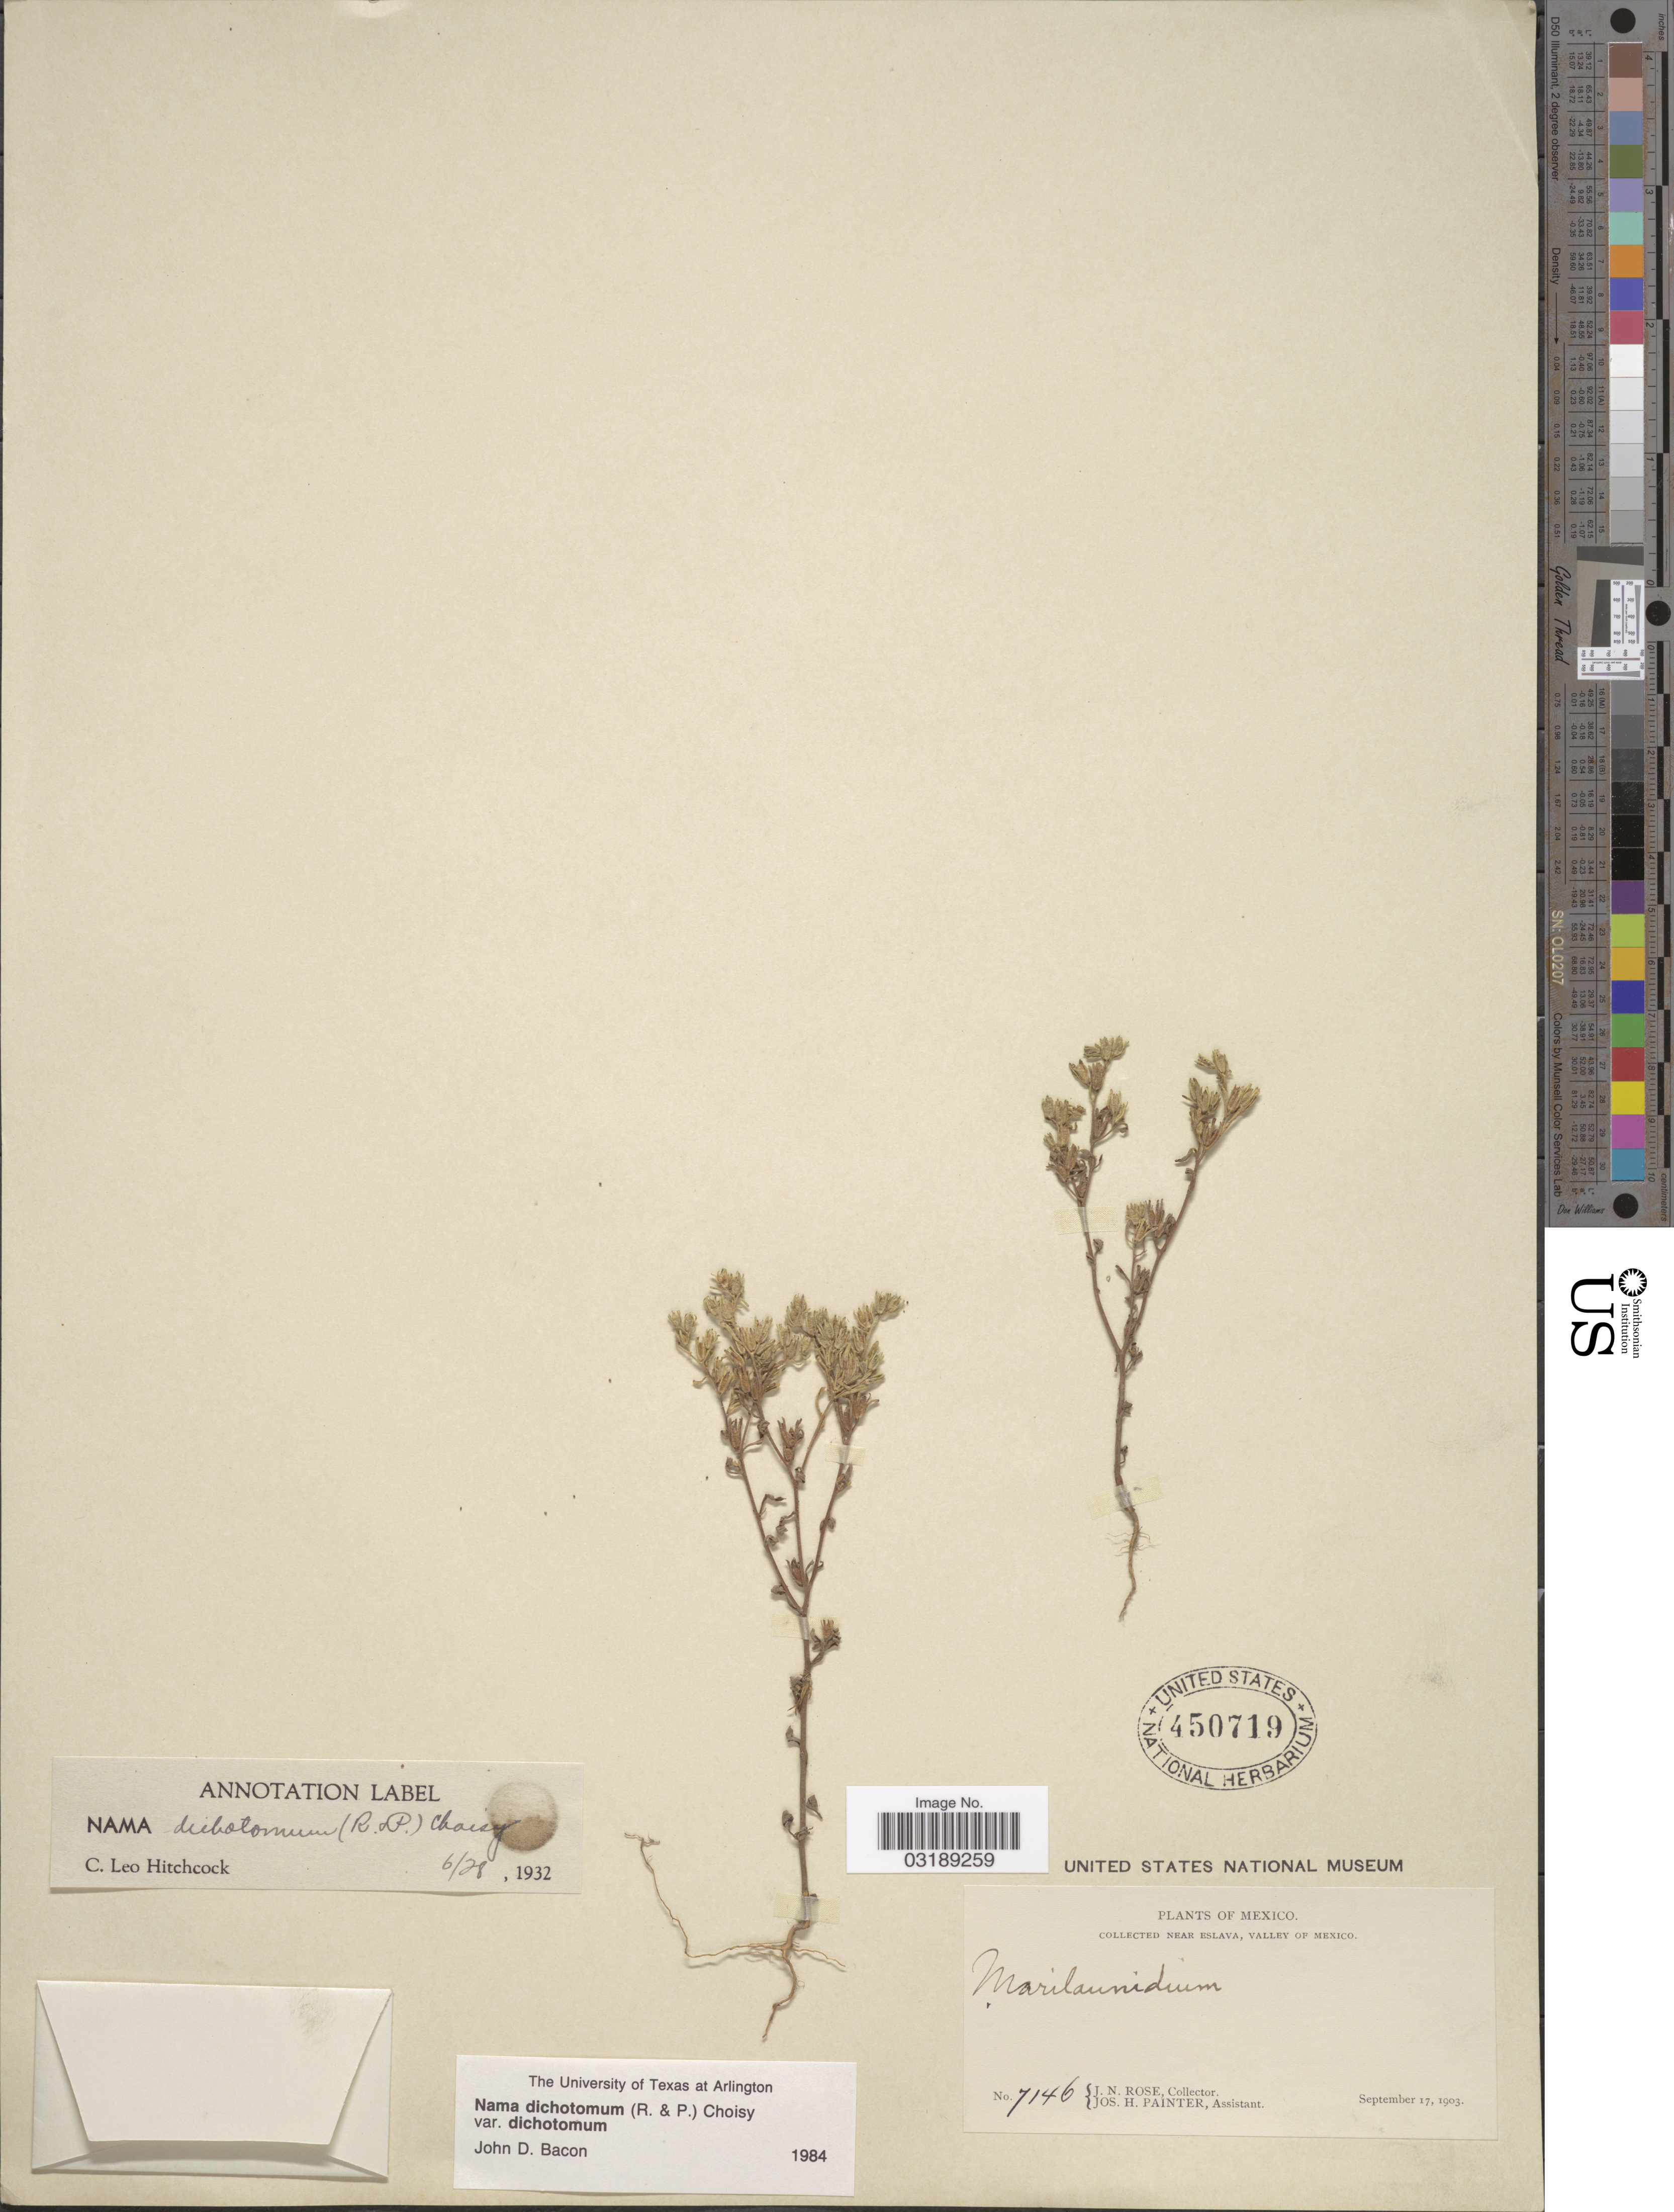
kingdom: Plantae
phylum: Tracheophyta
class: Magnoliopsida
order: Boraginales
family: Namaceae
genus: Nama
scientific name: Nama dichotoma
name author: (Ruiz & Pav.) Choisy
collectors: J. N. Rose & J. H. Painter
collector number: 7146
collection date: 1903-09-17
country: Mexico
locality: Near Eslava, Valley of Mexico.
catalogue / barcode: US 450719